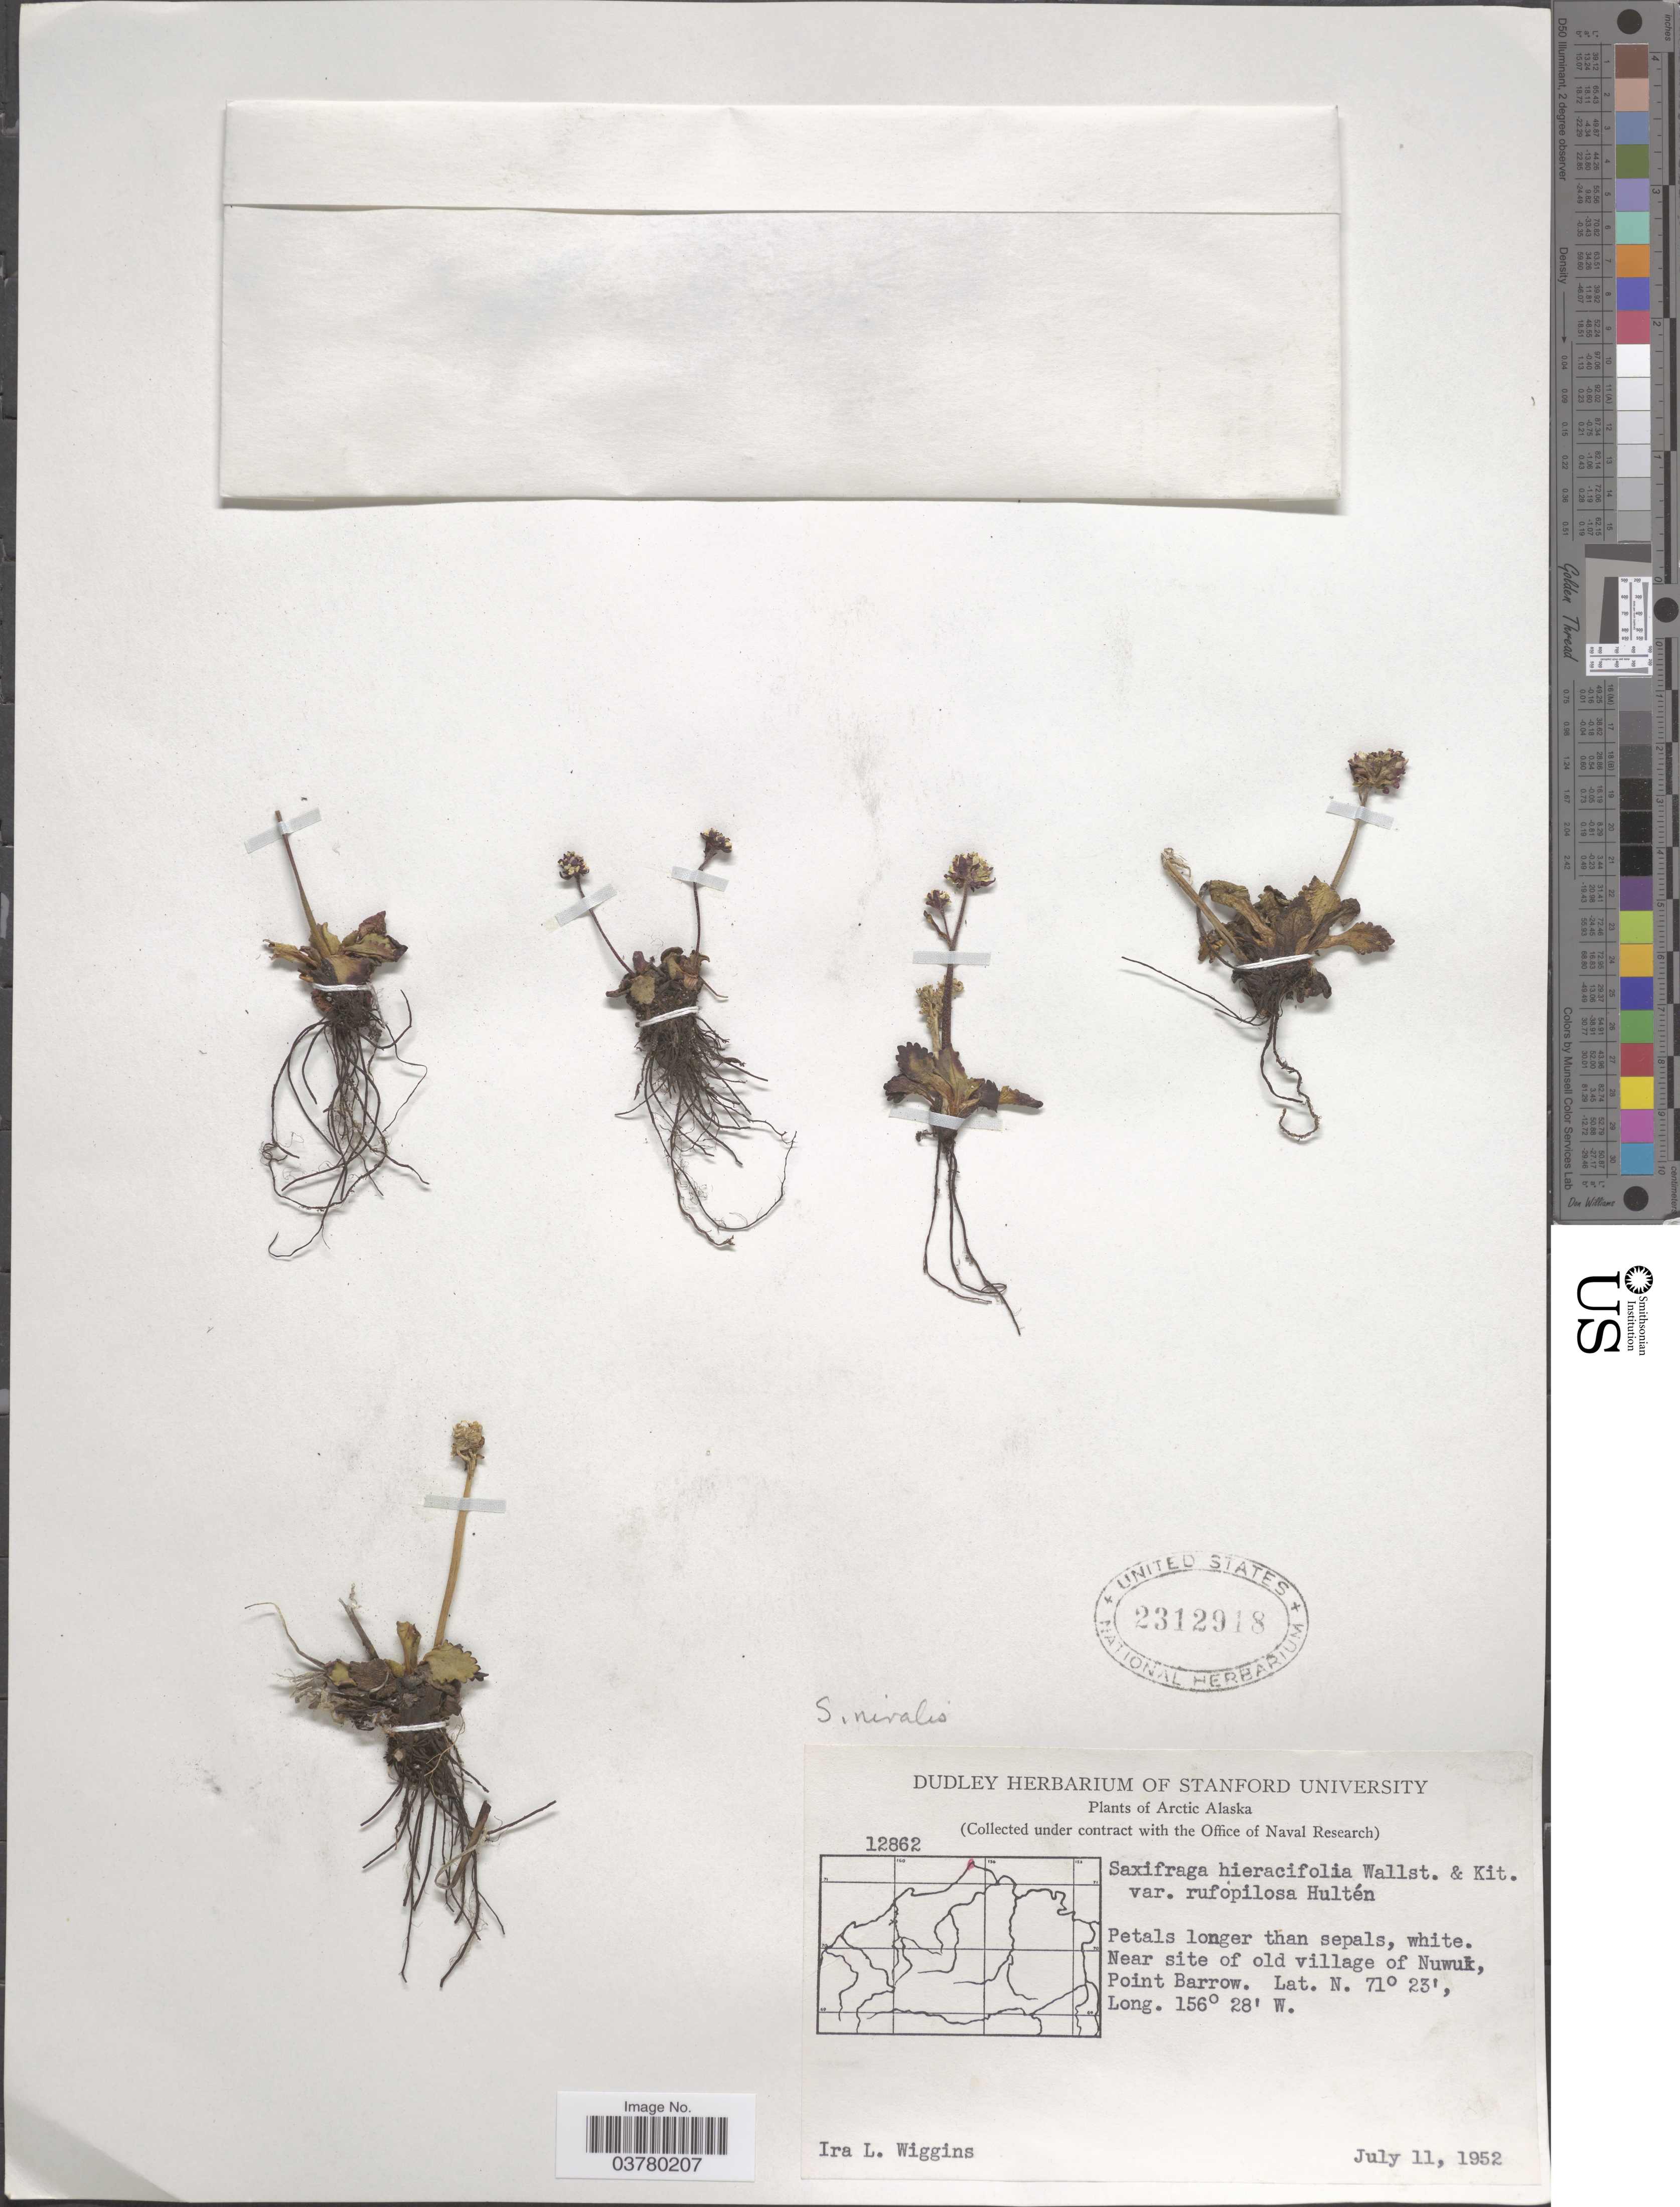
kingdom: Plantae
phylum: Tracheophyta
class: Magnoliopsida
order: Saxifragales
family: Saxifragaceae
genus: Micranthes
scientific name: Micranthes rufopilosa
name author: (Hultén) D.F. Murray & Elven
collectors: I. L. Wiggins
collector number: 12862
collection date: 1952-07-11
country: United States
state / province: Alaska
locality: Arctic Alaska. Near site of old village of Nuwuk, Point Barrow.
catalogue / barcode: US 2312918